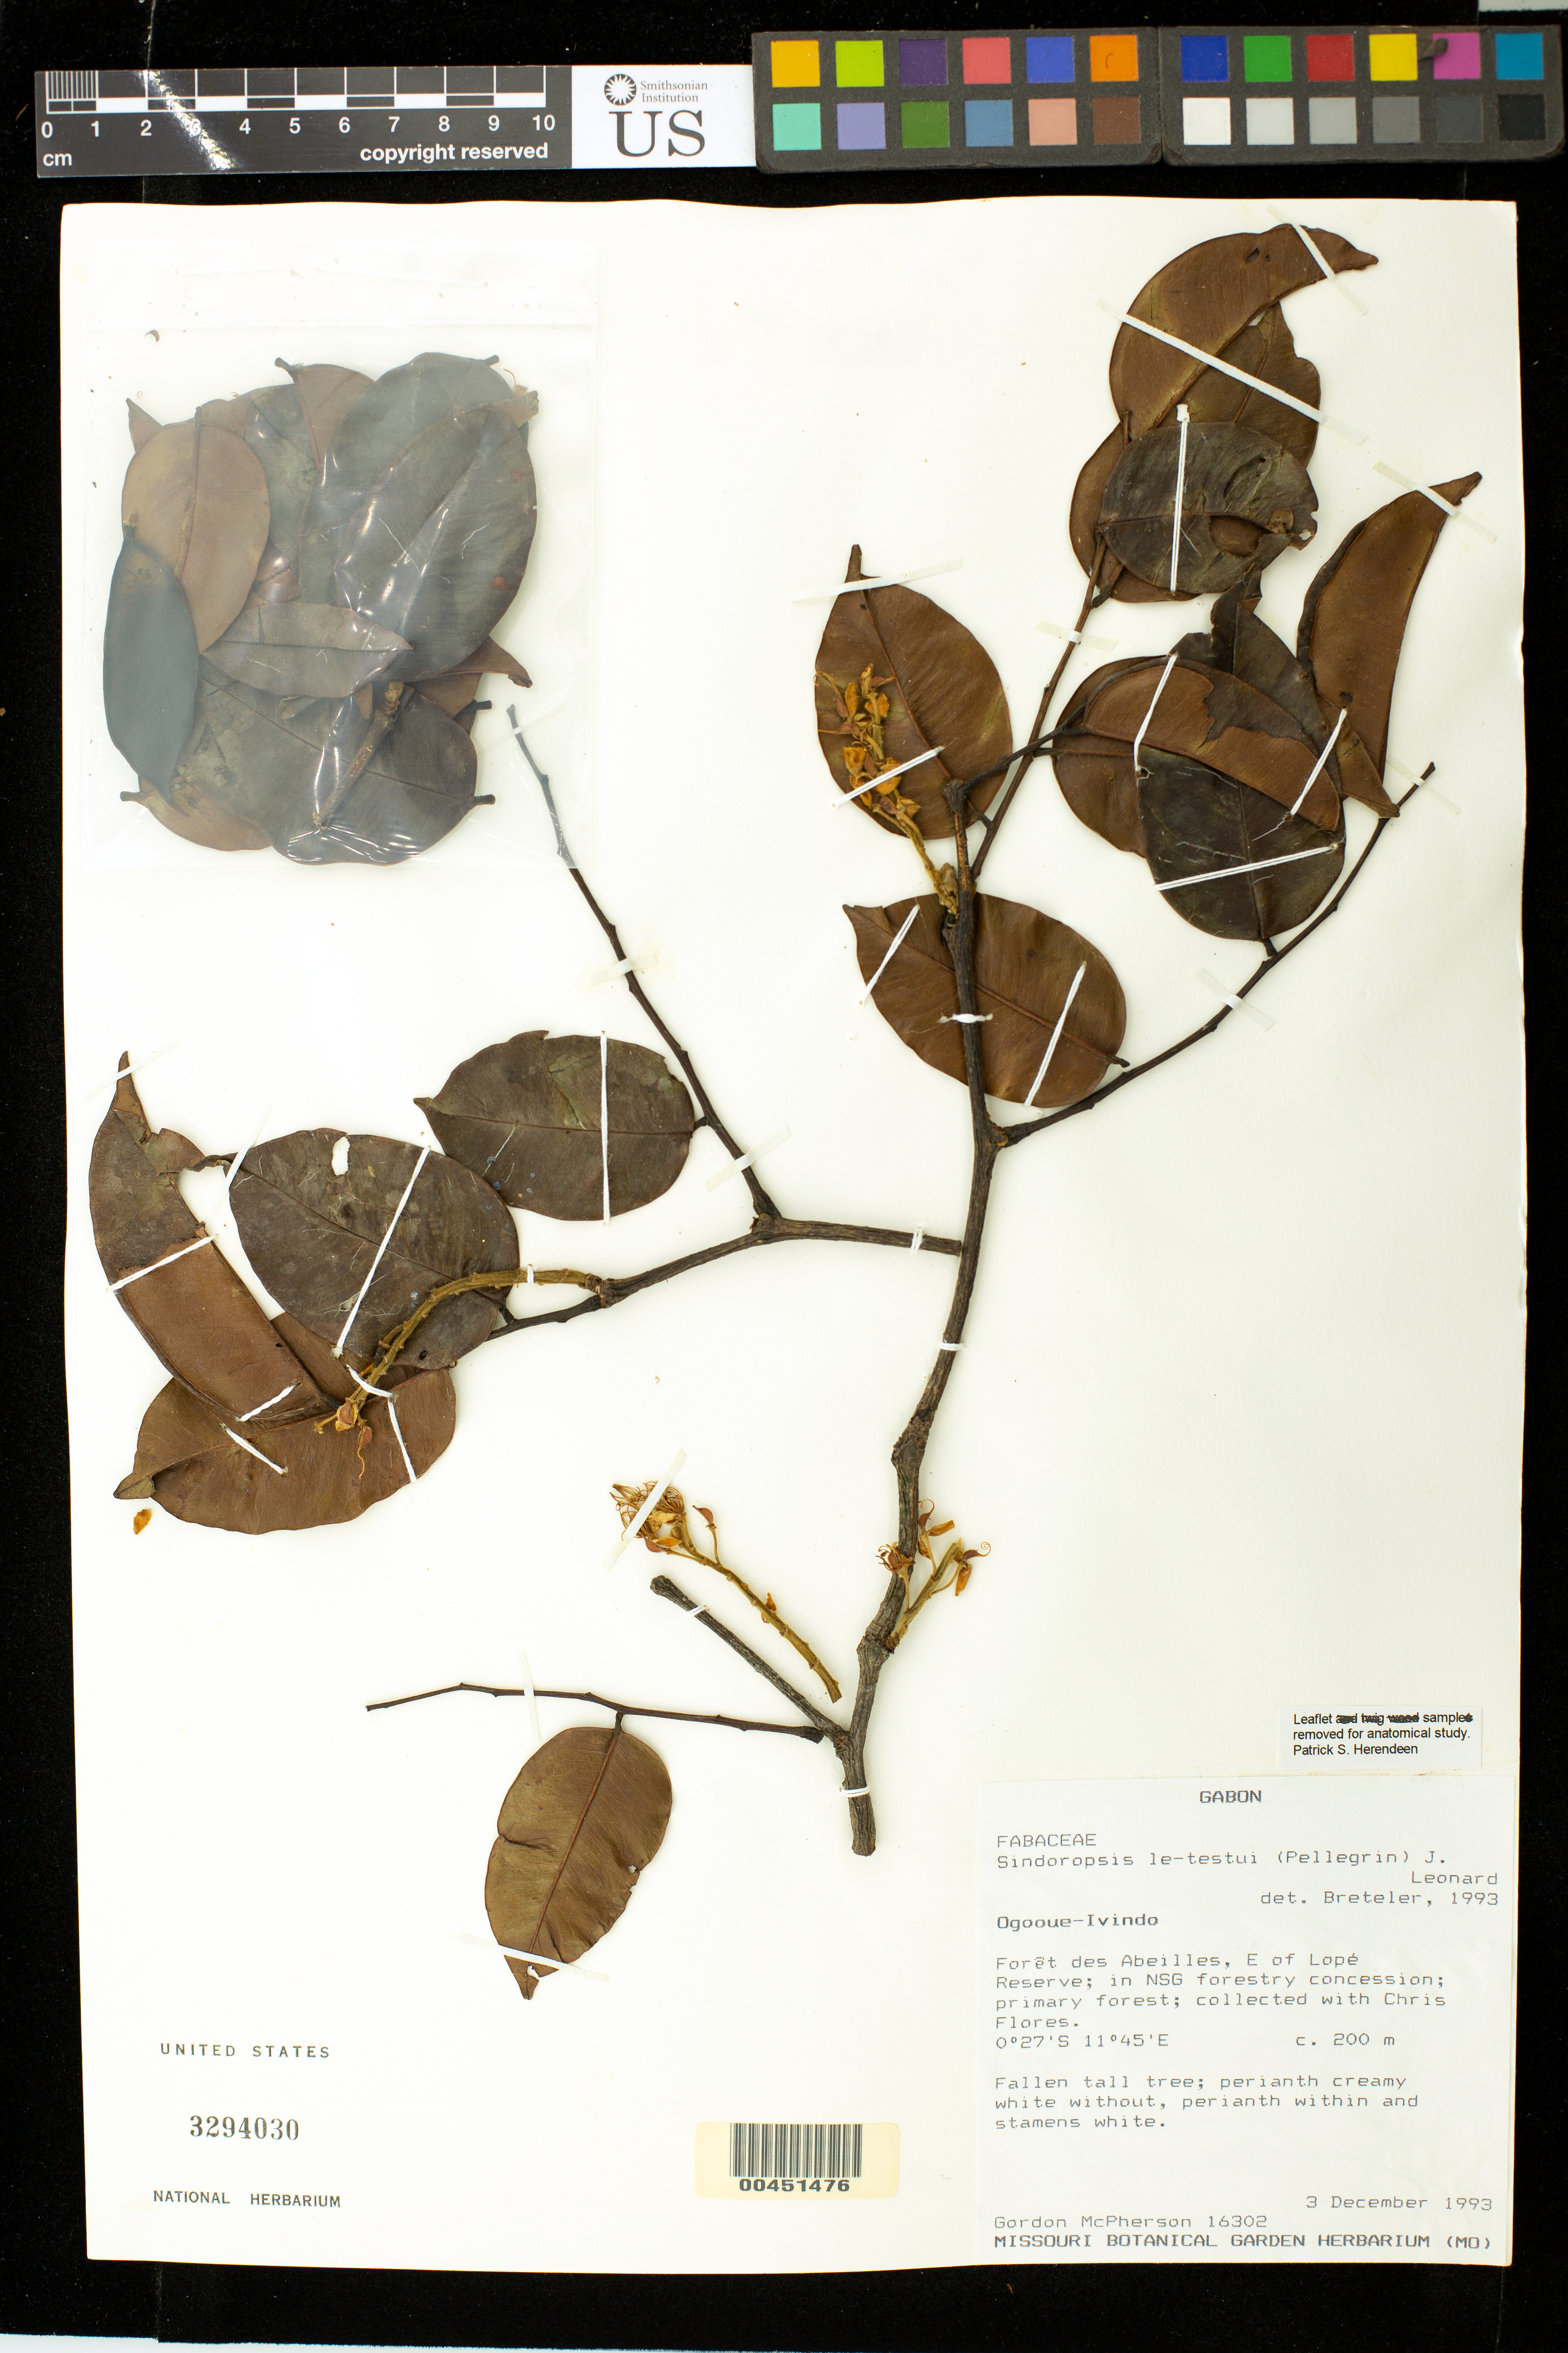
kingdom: Plantae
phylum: Tracheophyta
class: Magnoliopsida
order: Fabales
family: Fabaceae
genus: Sindoropsis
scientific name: Sindoropsis letestui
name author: (Pellegr.) J. Léonard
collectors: G. D. McPherson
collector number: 16302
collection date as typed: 03 Dec 1993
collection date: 1993-12-03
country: Gabon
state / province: Ogooué-ivindo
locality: E of Lope Reserve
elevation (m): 200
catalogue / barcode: US 3294030